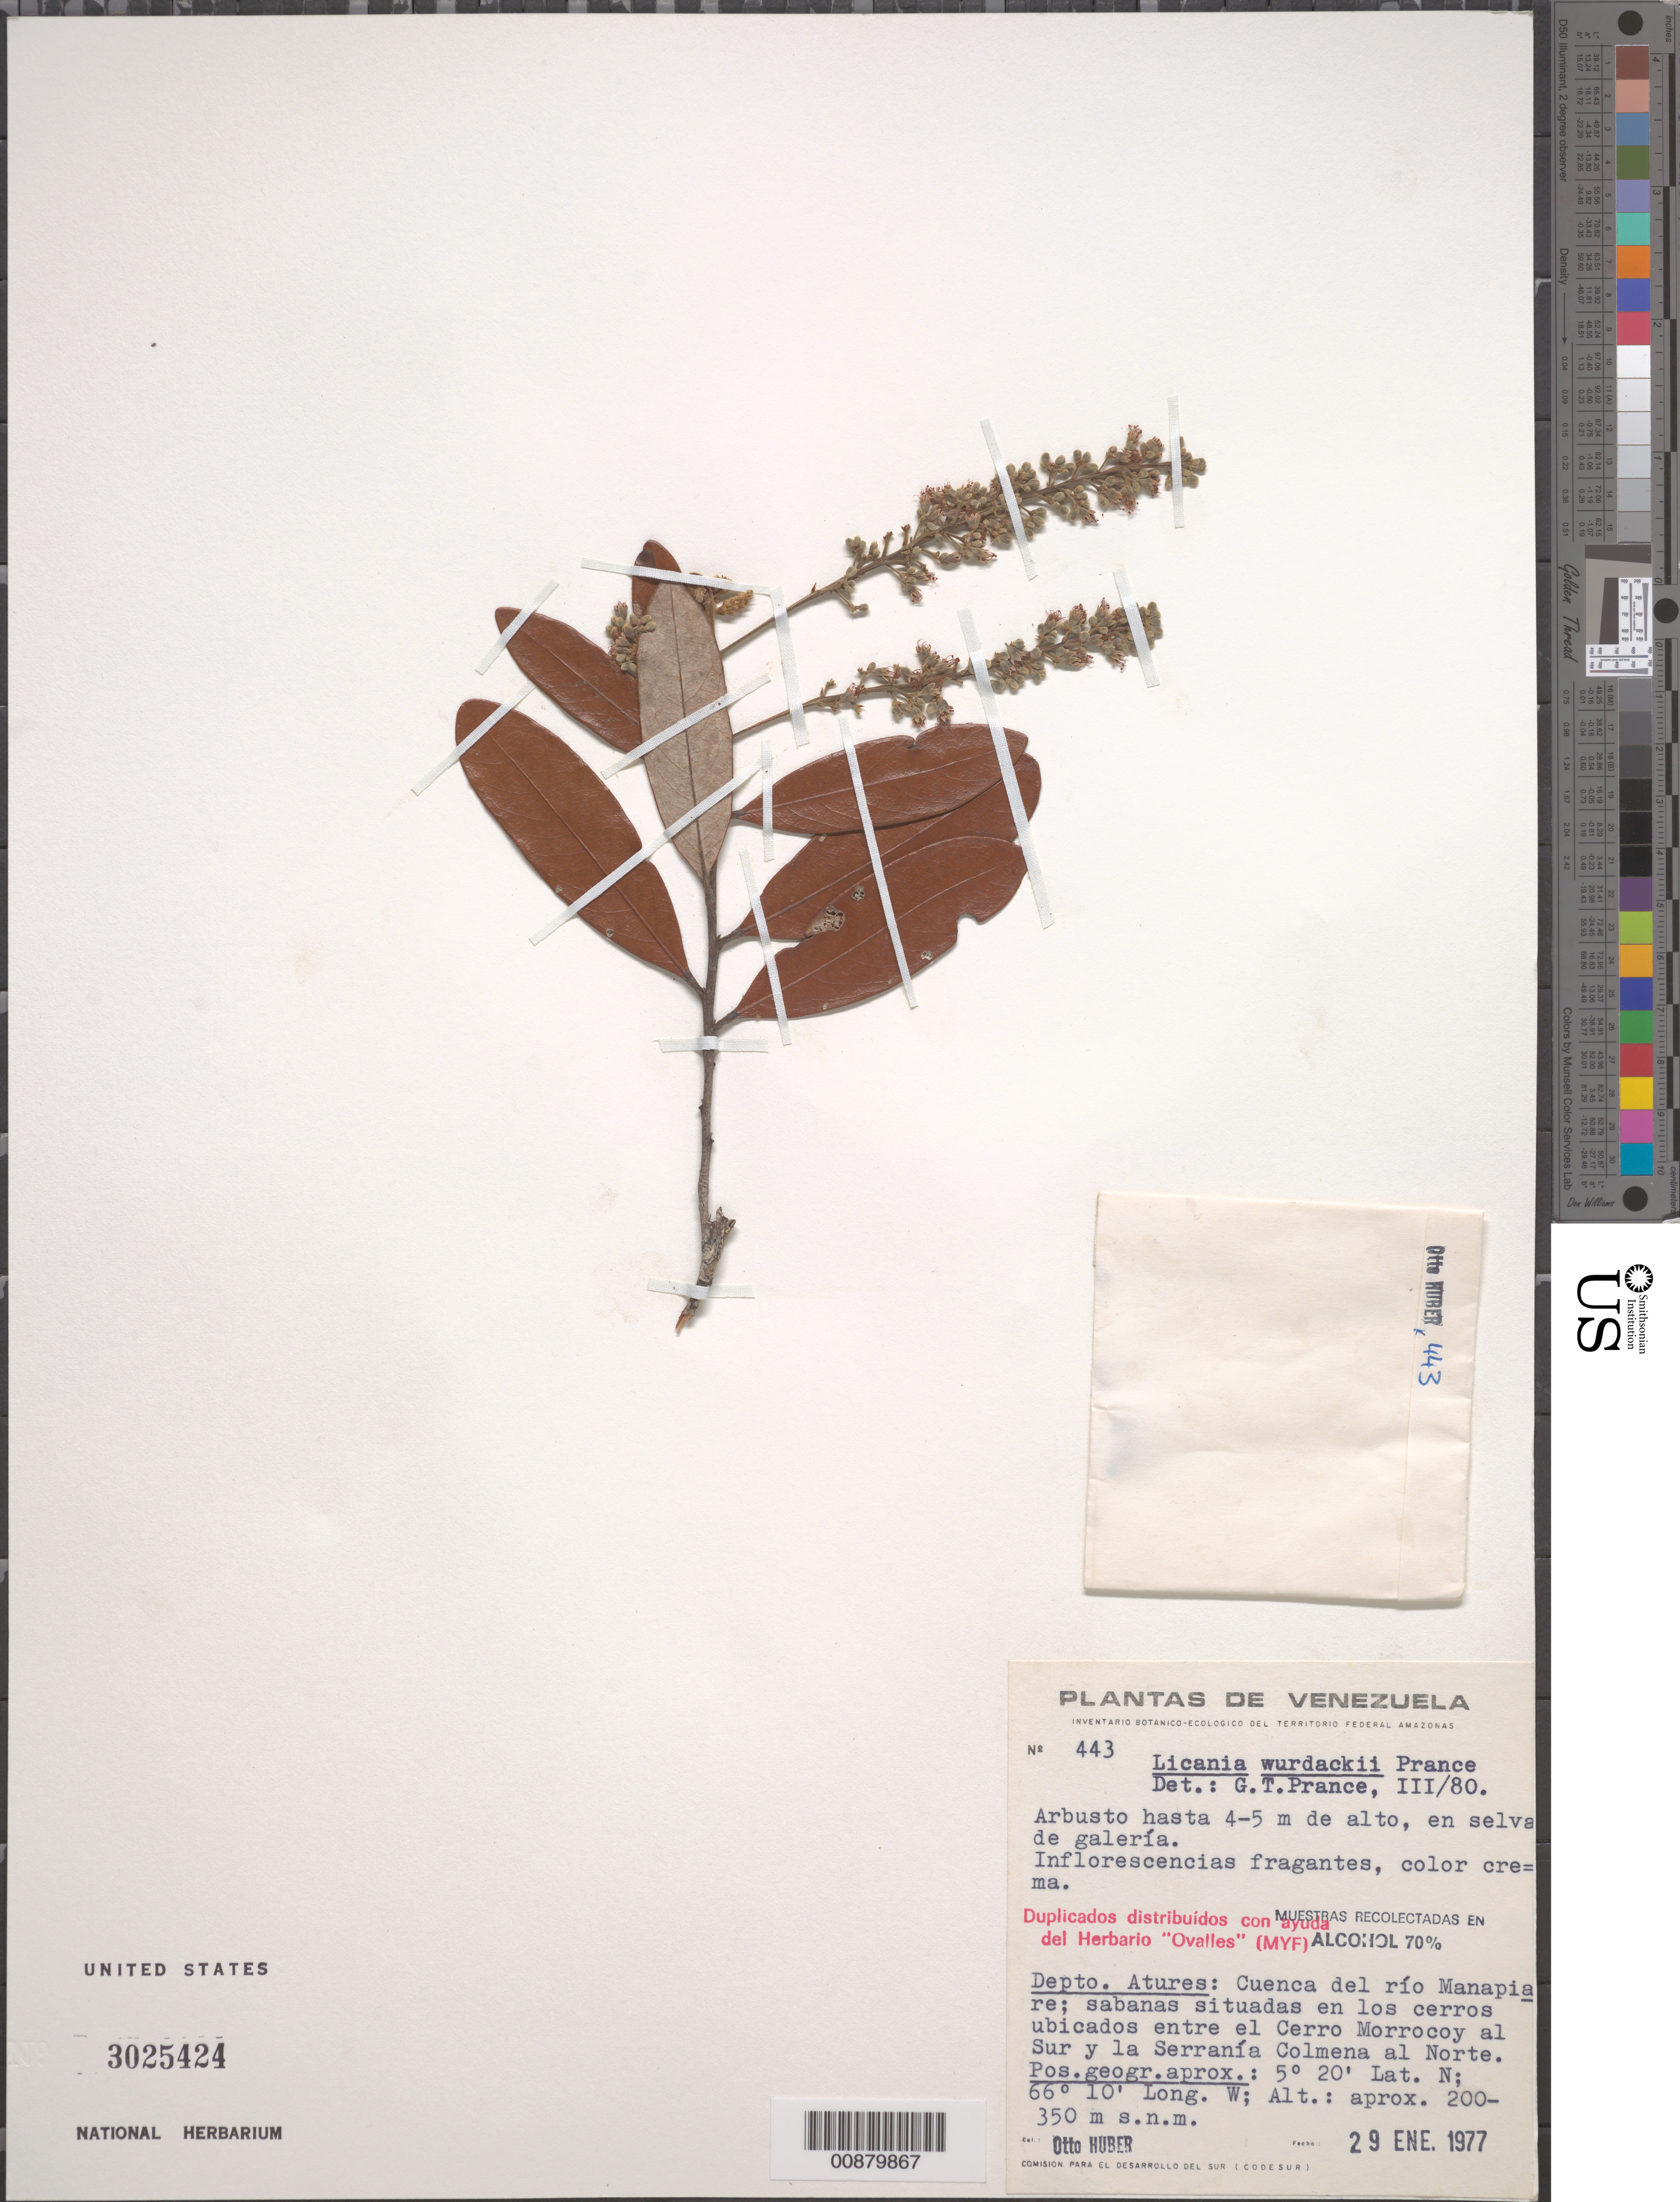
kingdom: Plantae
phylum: Tracheophyta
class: Magnoliopsida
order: Malpighiales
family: Chrysobalanaceae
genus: Leptobalanus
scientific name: Leptobalanus wurdackii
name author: (Prance) Sothers & Prance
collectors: O. Huber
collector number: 443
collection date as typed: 29-Jan-77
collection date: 1977-01-29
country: Venezuela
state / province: Amazonas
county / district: Atures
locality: Río Manapiare, cuenca, entre el Cerro Morrocoy al Sur y La Serrania Colmena al Norte.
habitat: Sabanas situadas en los cerros ubicados; en selva de galeria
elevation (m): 200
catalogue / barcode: US 3025424